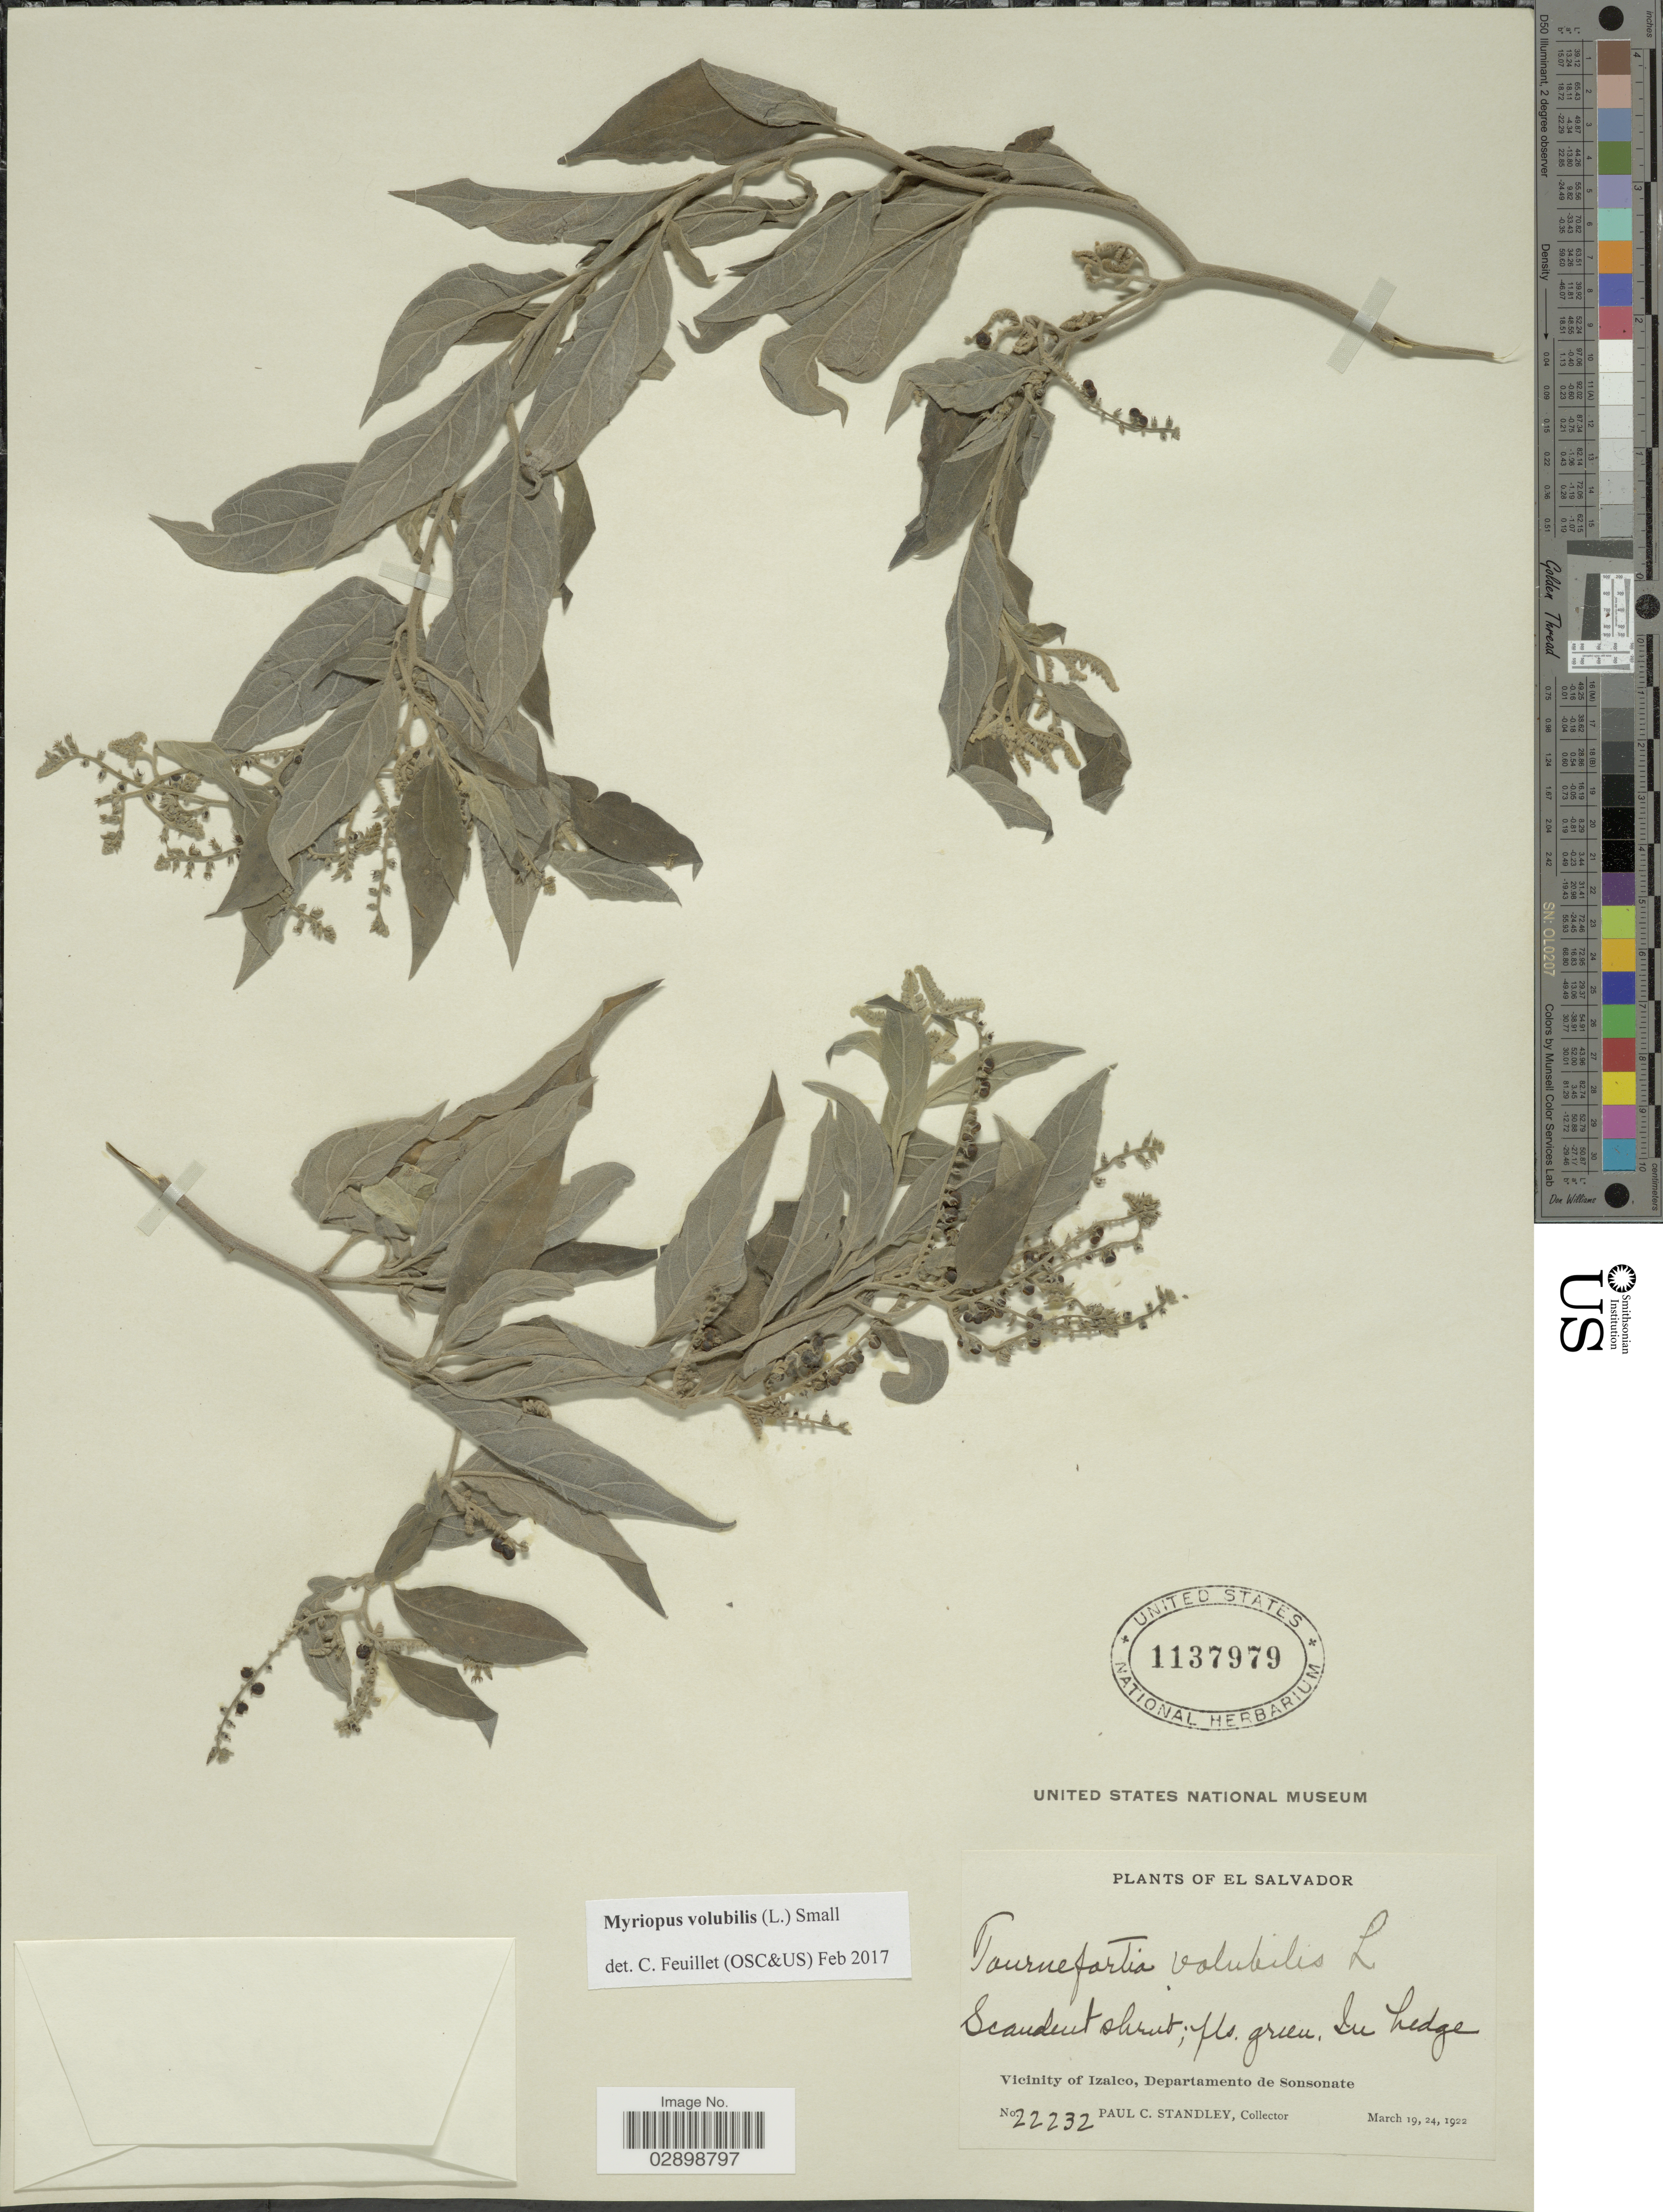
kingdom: Plantae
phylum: Tracheophyta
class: Magnoliopsida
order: Boraginales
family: Heliotropiaceae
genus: Myriopus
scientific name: Myriopus volubilis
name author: (L.) Small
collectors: P. C. Standley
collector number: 22232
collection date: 1922-03-19/1922-03-24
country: El Salvador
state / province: Sonsonate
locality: Vicinity of Izalco, Departamento de Sonsonate.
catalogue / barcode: US 1137979